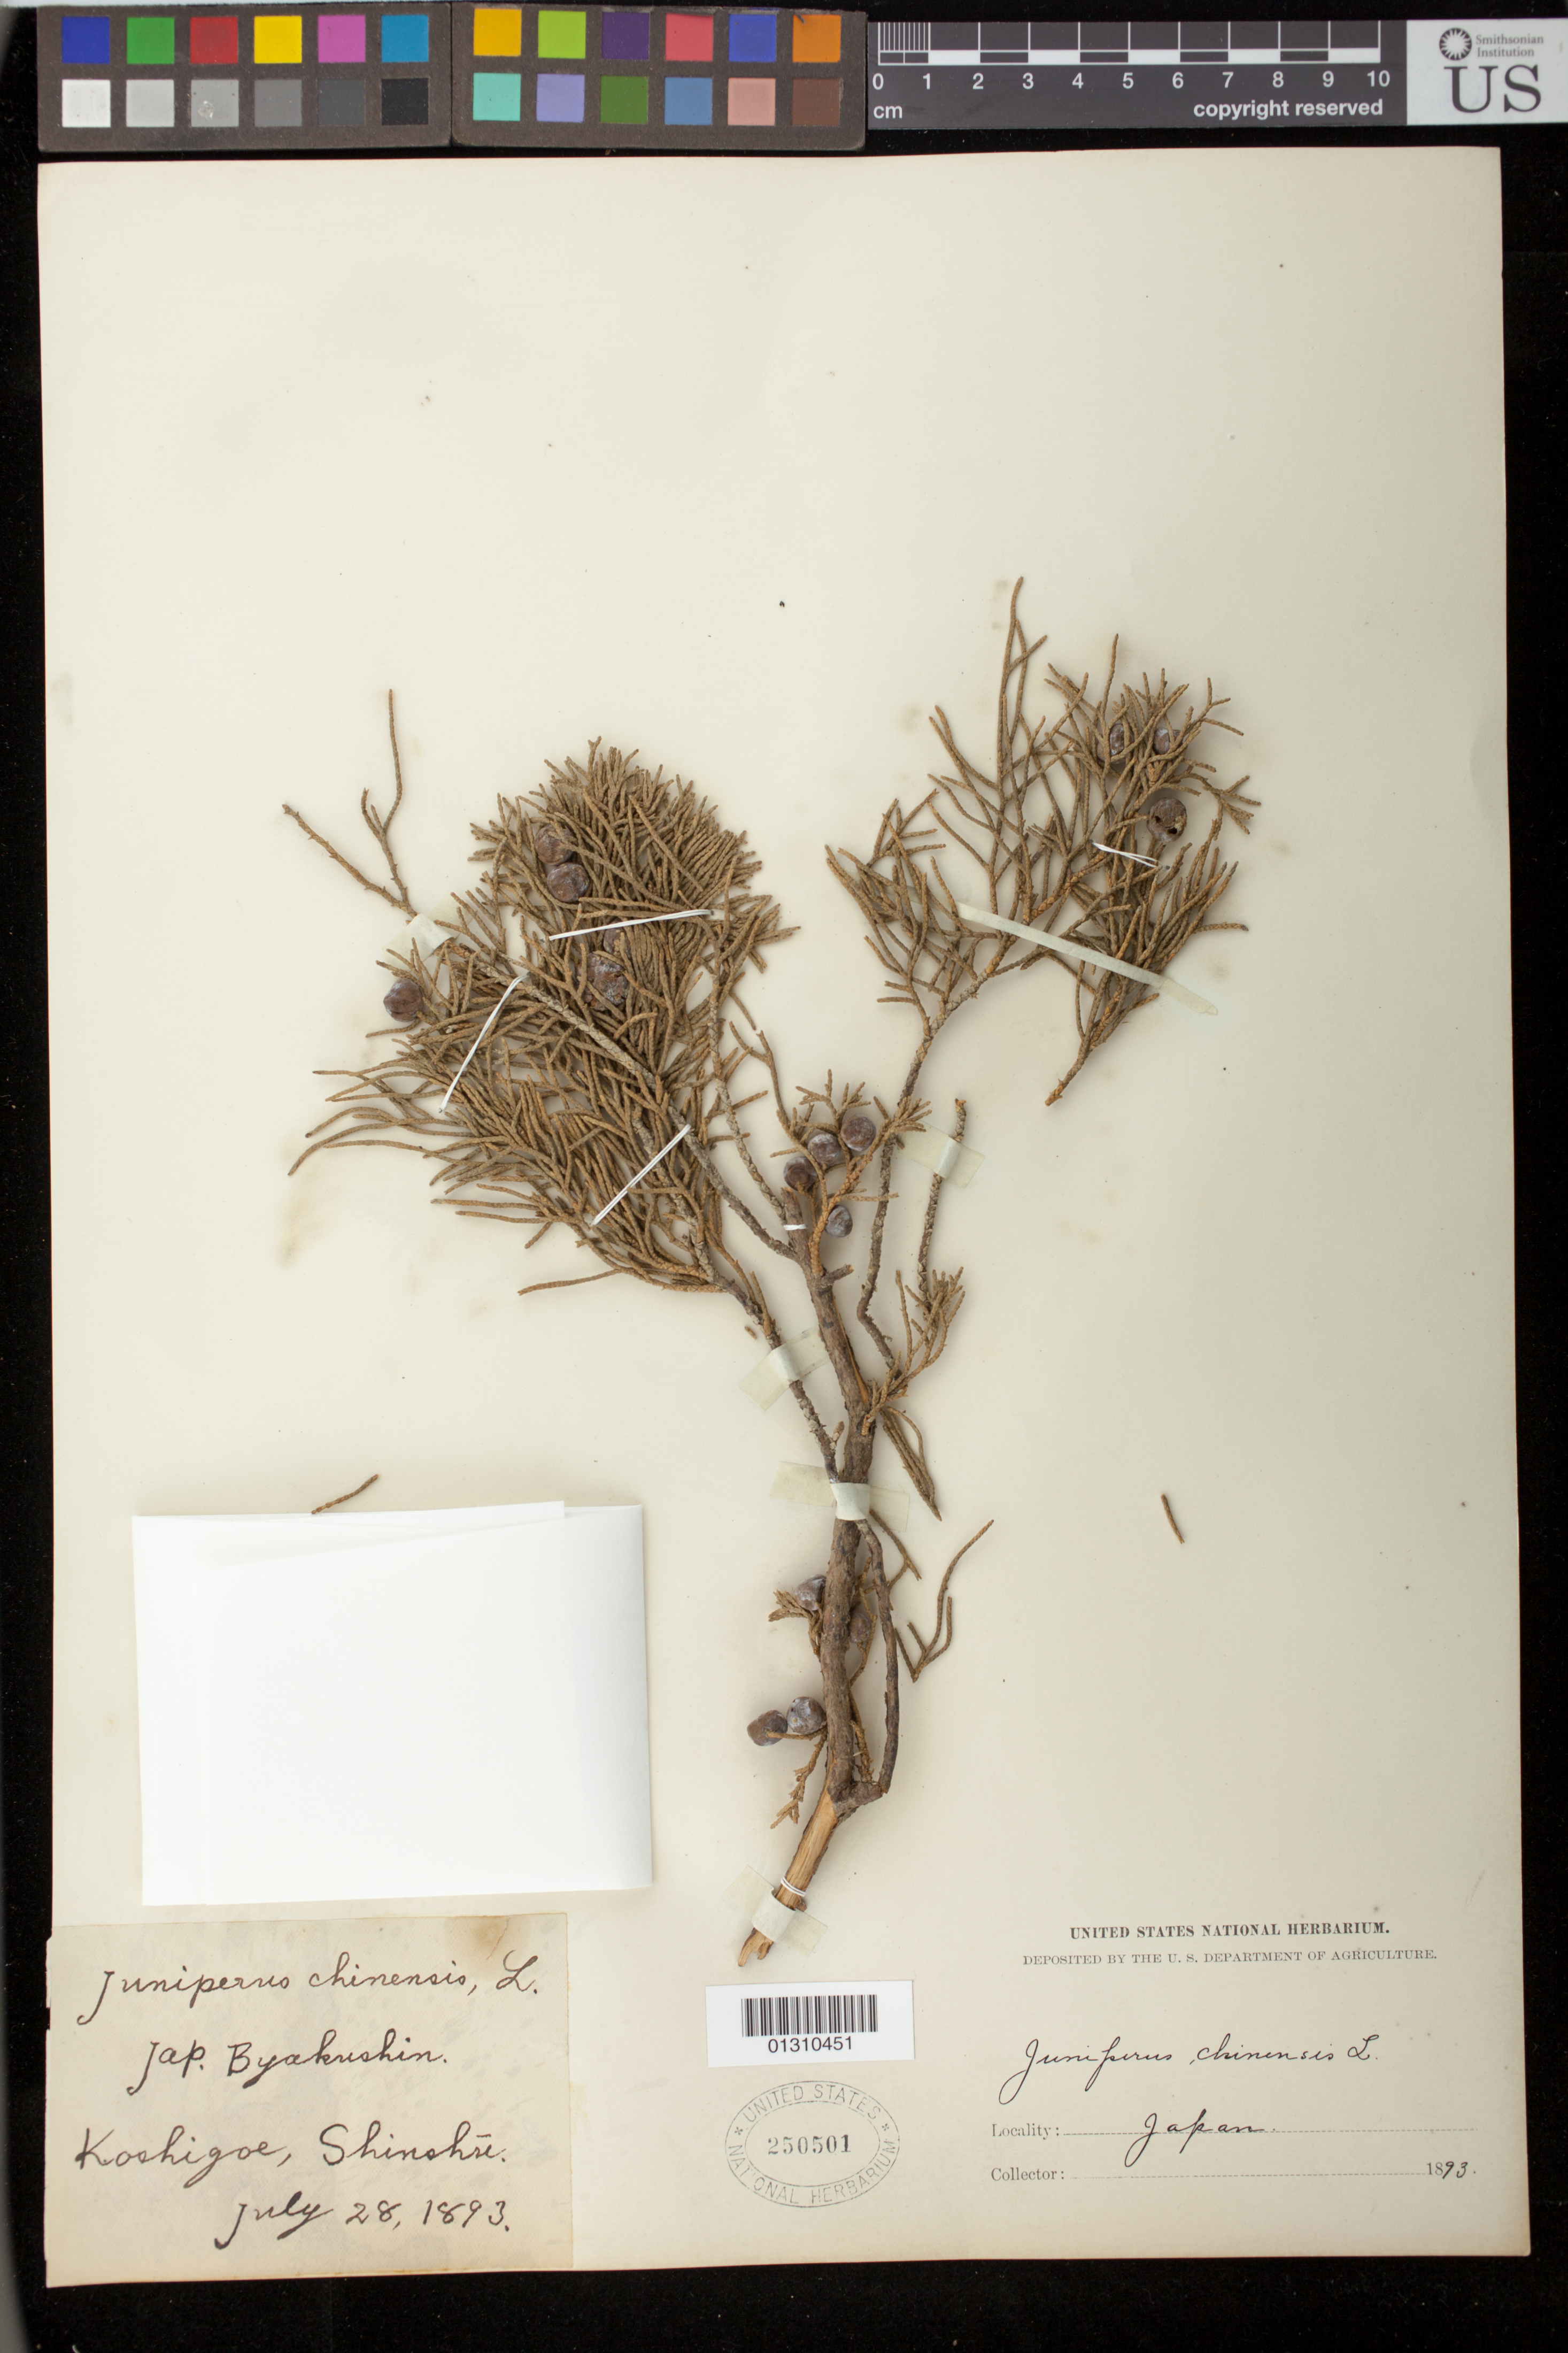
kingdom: Plantae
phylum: Tracheophyta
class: Pinopsida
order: Pinales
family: Cupressaceae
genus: Juniperus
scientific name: Juniperus chinensis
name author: L.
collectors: U.S. Department of Agriculture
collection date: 1893-07-28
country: Japan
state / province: Nagano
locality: Koshigoe, Shinshu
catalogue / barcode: US 250501